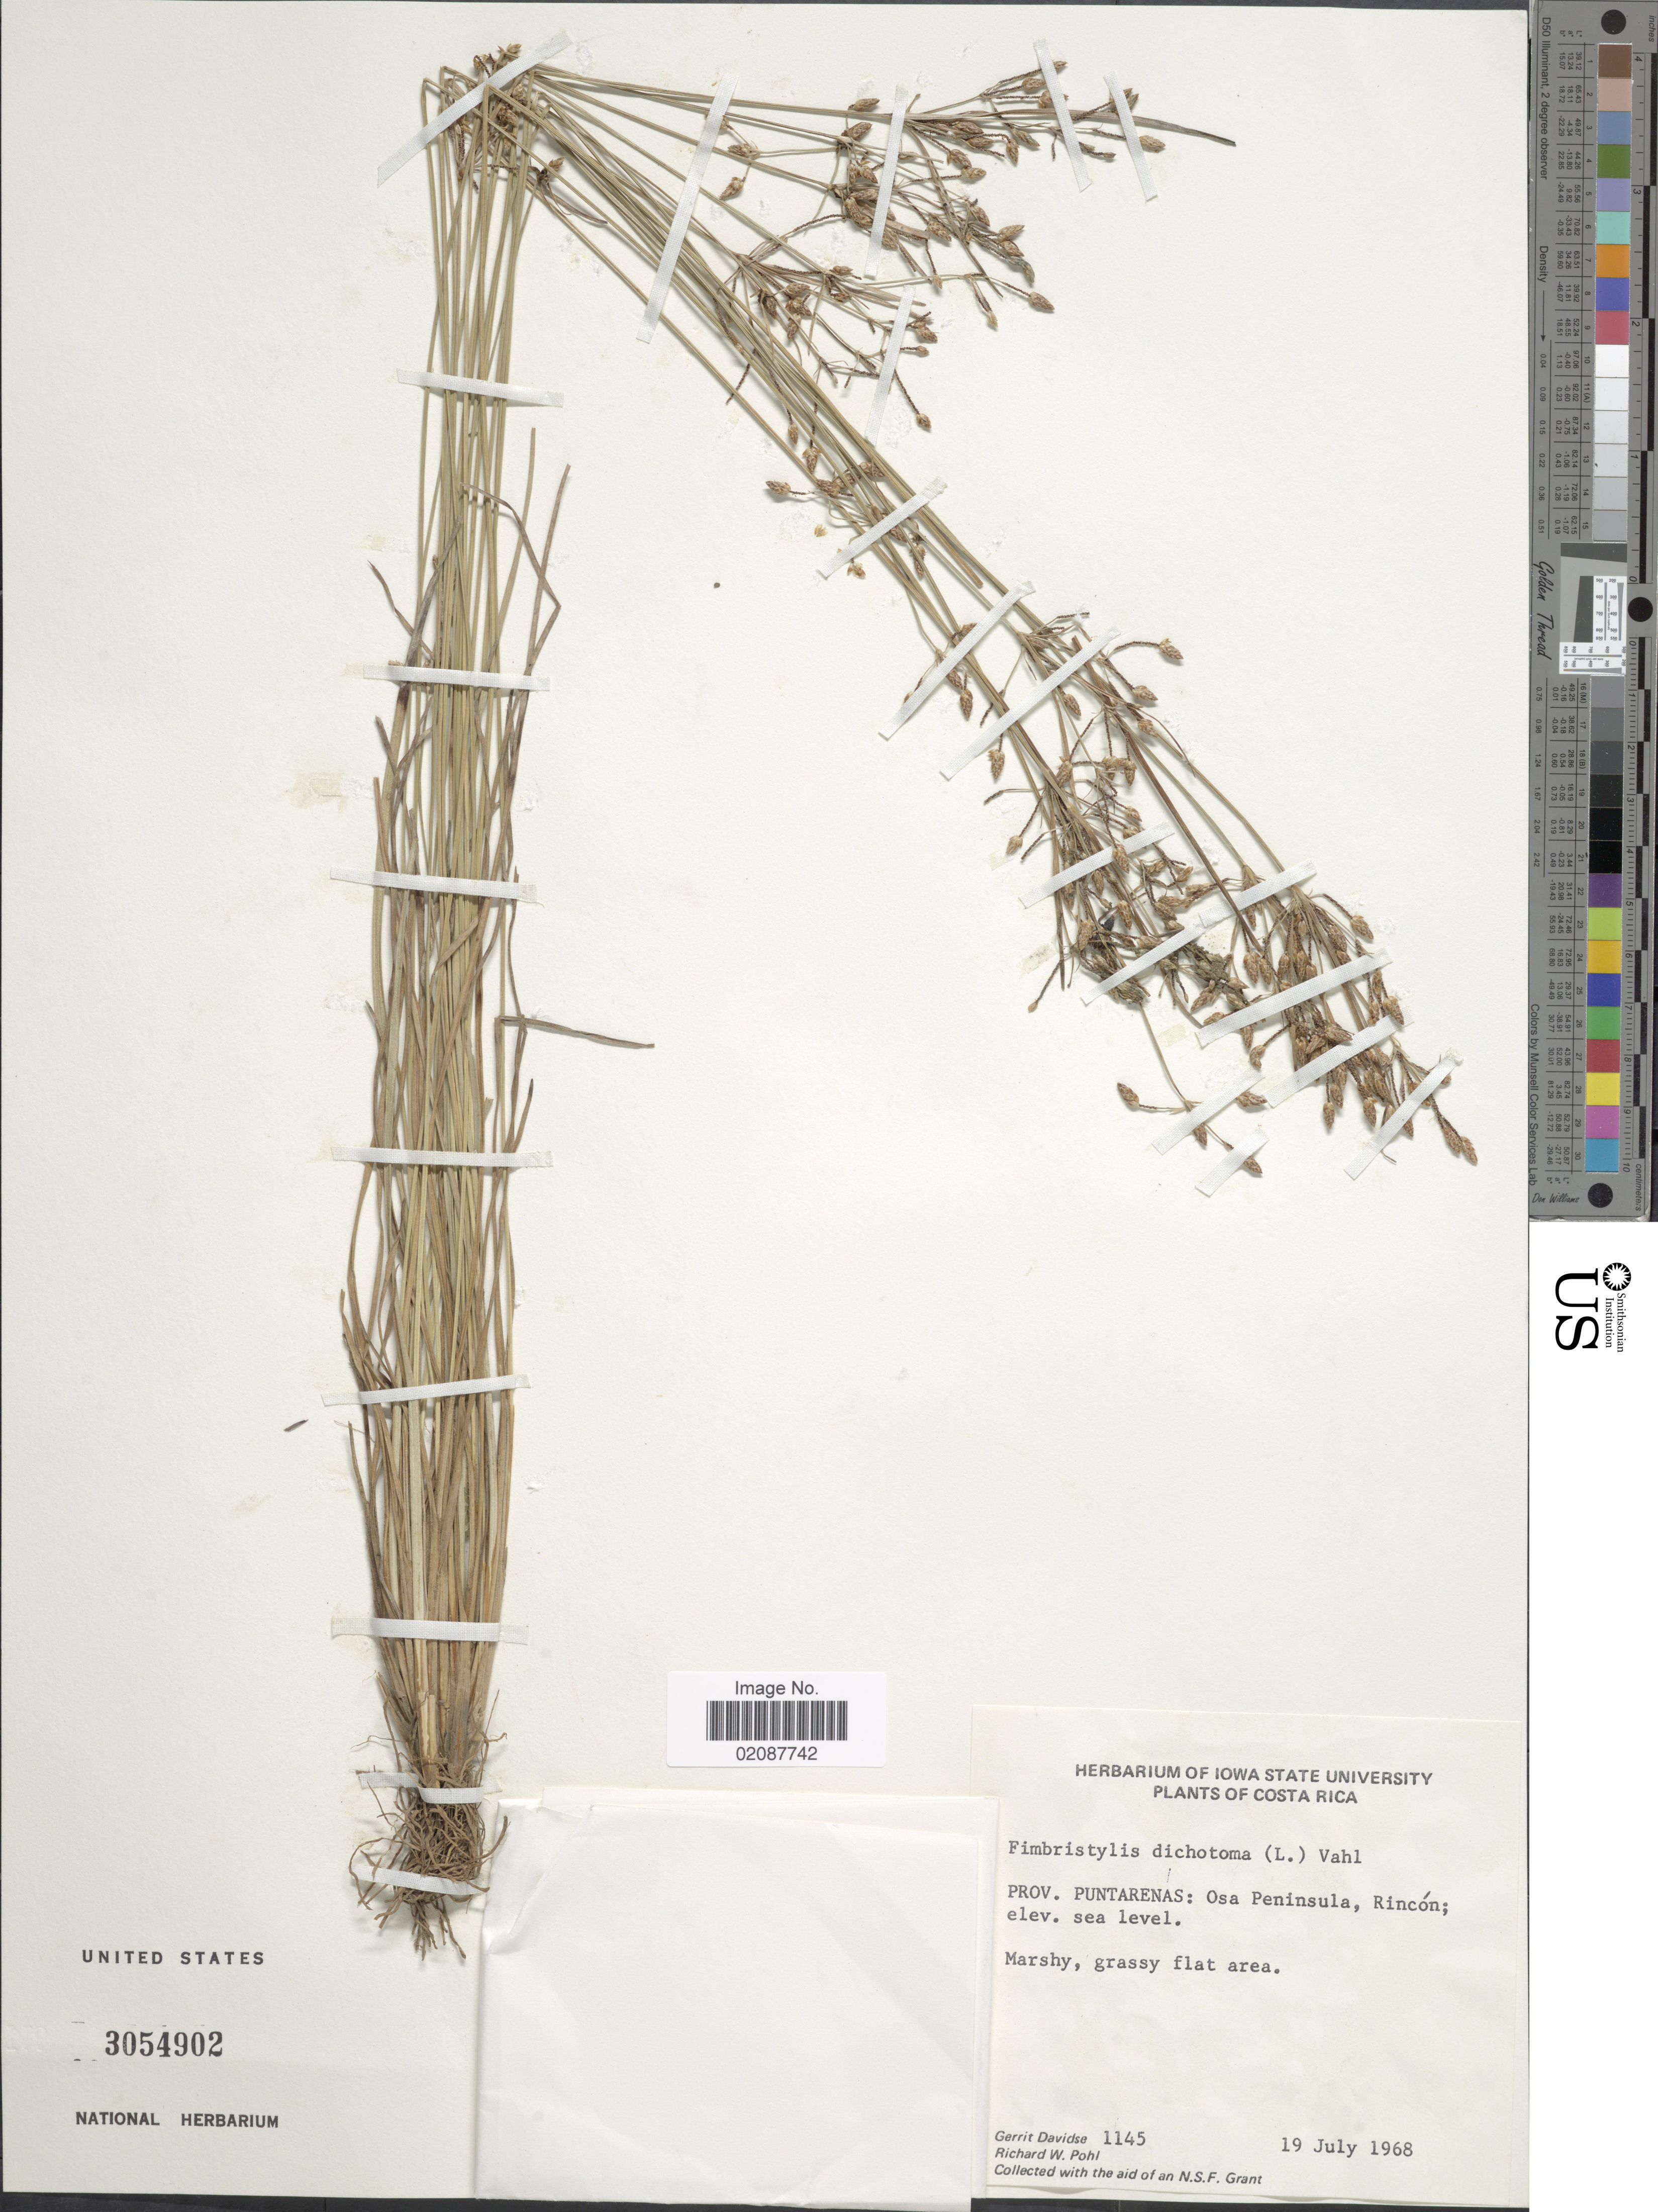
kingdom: Plantae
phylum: Tracheophyta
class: Liliopsida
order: Poales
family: Cyperaceae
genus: Fimbristylis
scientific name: Fimbristylis dichotoma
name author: (L.) Vahl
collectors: G. Davidse & R. W. Pohl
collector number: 1145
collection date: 1968-07-19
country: Costa Rica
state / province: Puntarenas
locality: Osa Peninsula, Rincon.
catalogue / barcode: US 3054902